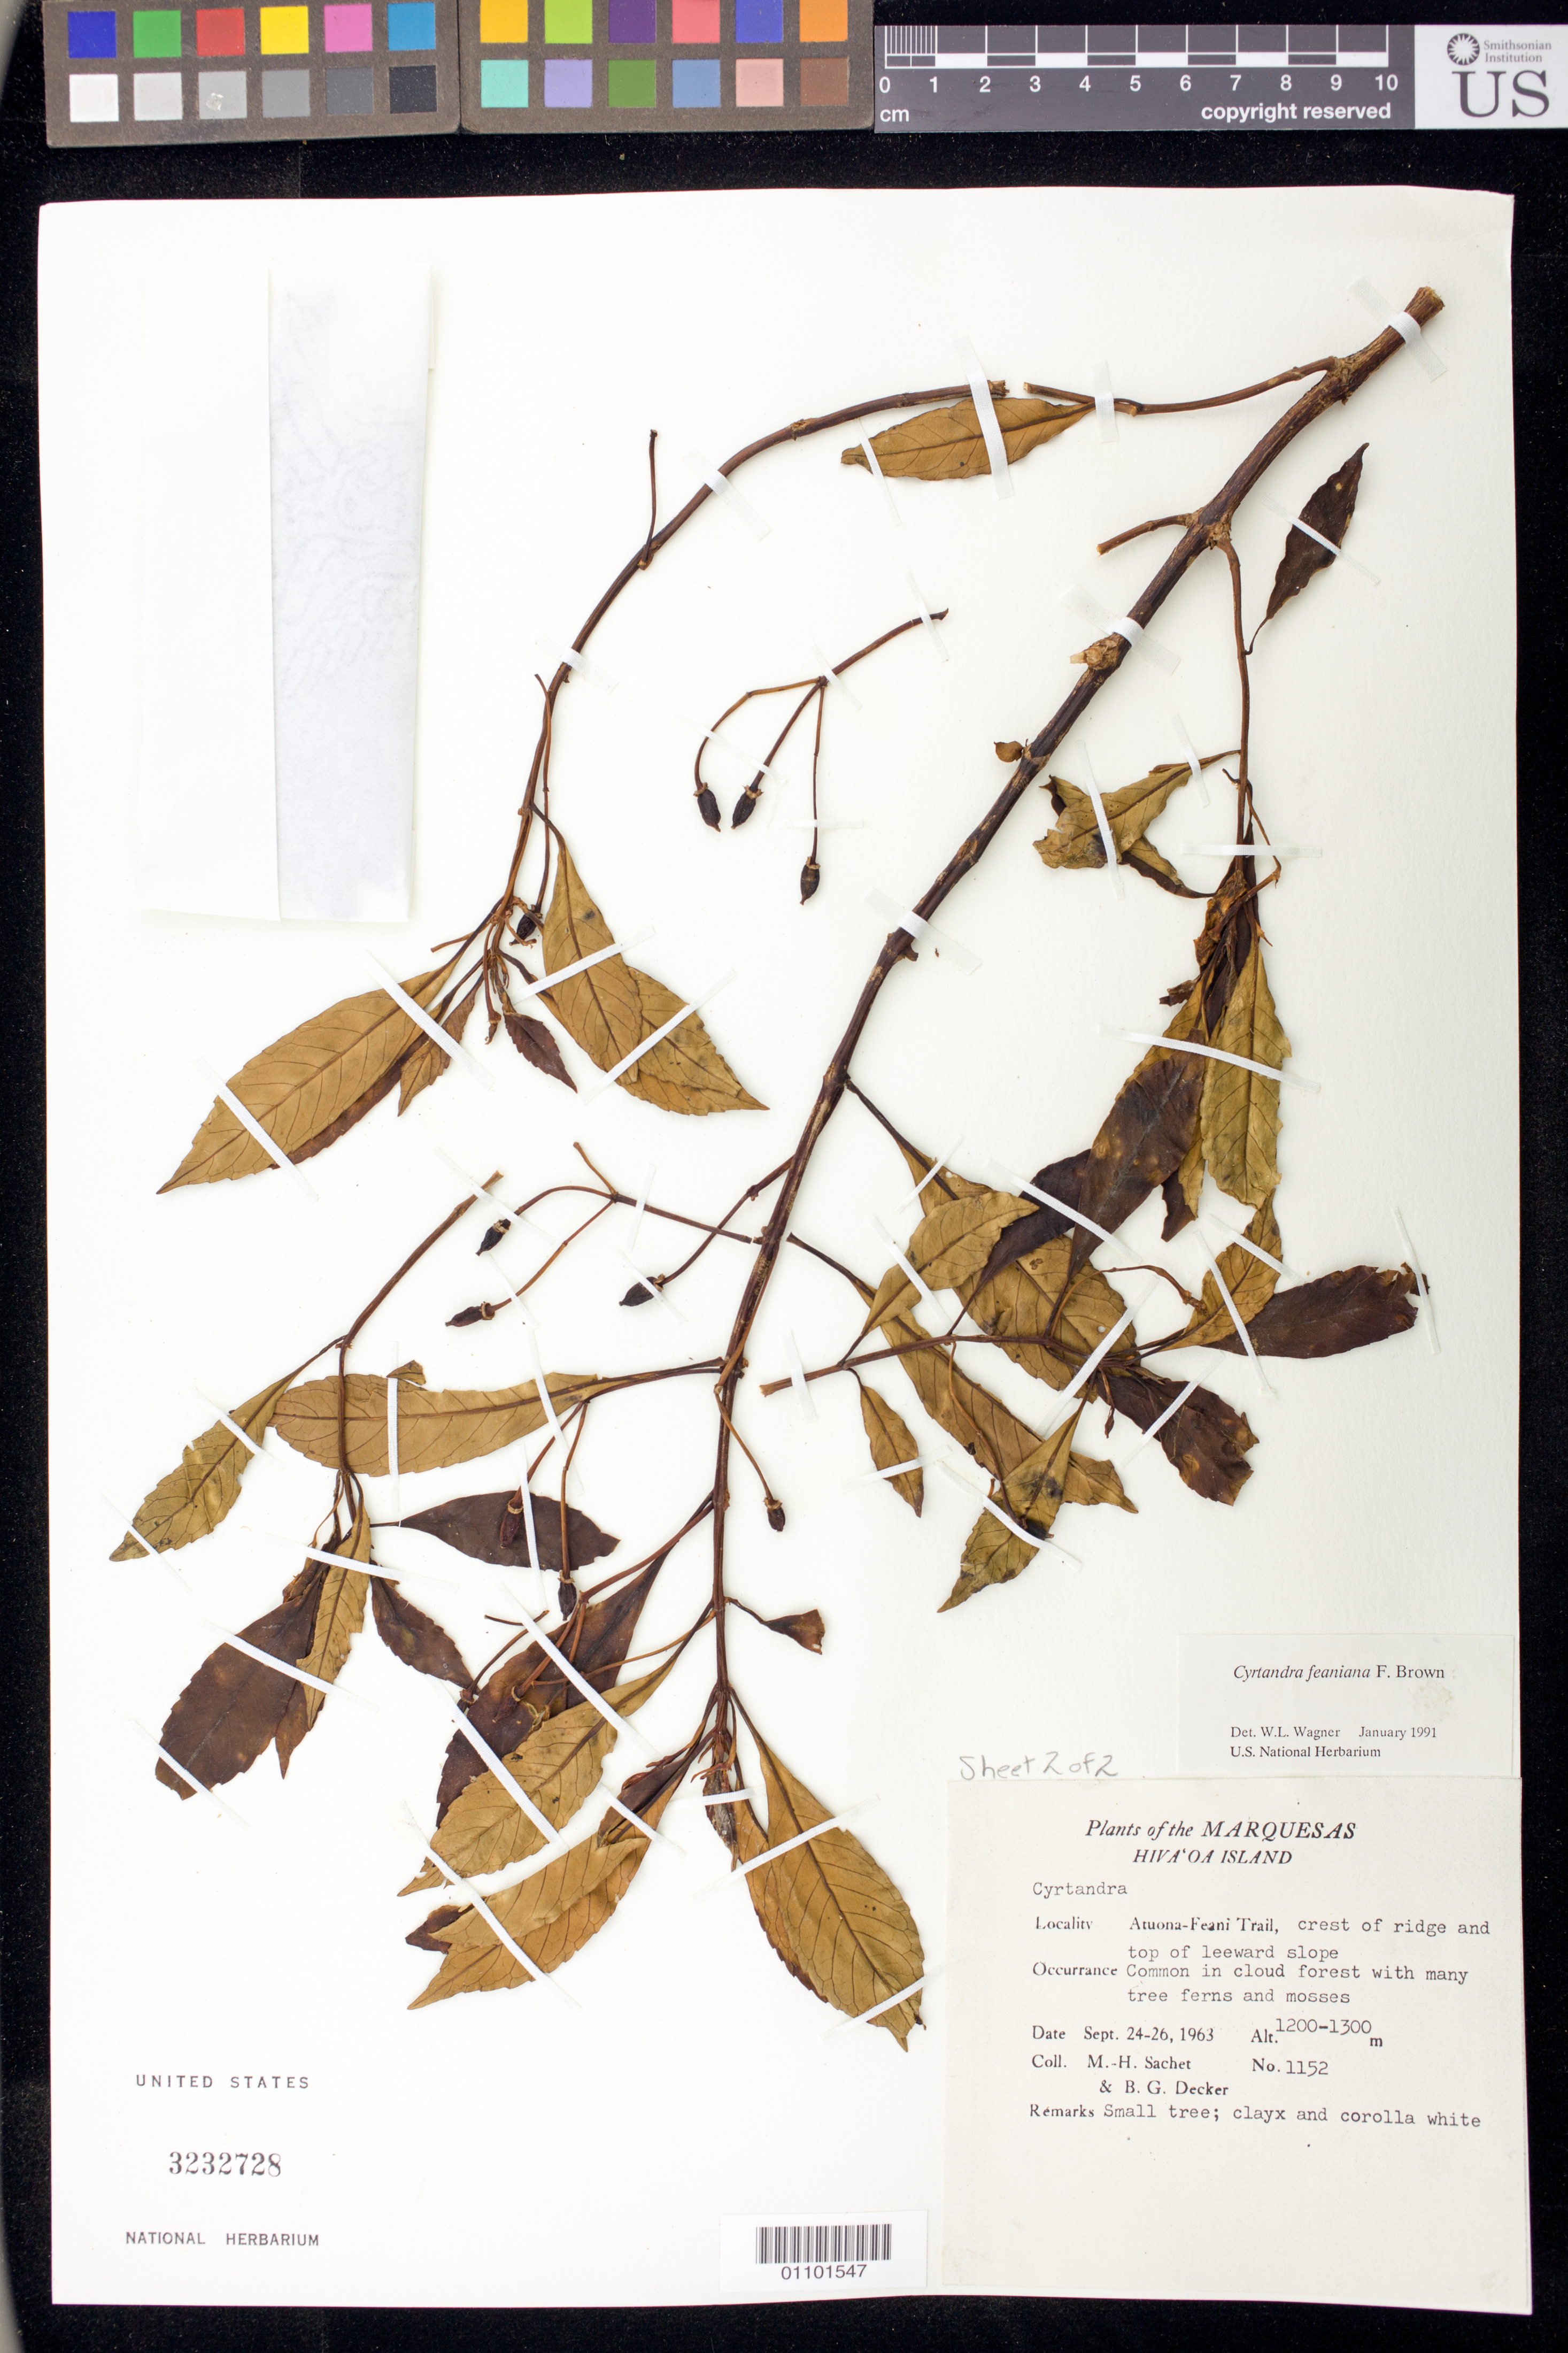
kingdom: Plantae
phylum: Tracheophyta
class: Magnoliopsida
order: Lamiales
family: Gesneriaceae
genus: Cyrtandra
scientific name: Cyrtandra feaniana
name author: F. Br.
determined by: Wagner, W. L., (BOT), Smithsonian Institution - National Museum of Natural History (UNITED STATES)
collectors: M.-H. Sachet & B. G. Decker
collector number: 1152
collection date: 1963-09-24/1963-09-26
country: French Polynesia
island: Hiva Oa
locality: Atuona-Feani Trail, crest of ridge and top of leeward slope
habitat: Common in cloud forest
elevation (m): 1200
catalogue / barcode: US 3232728